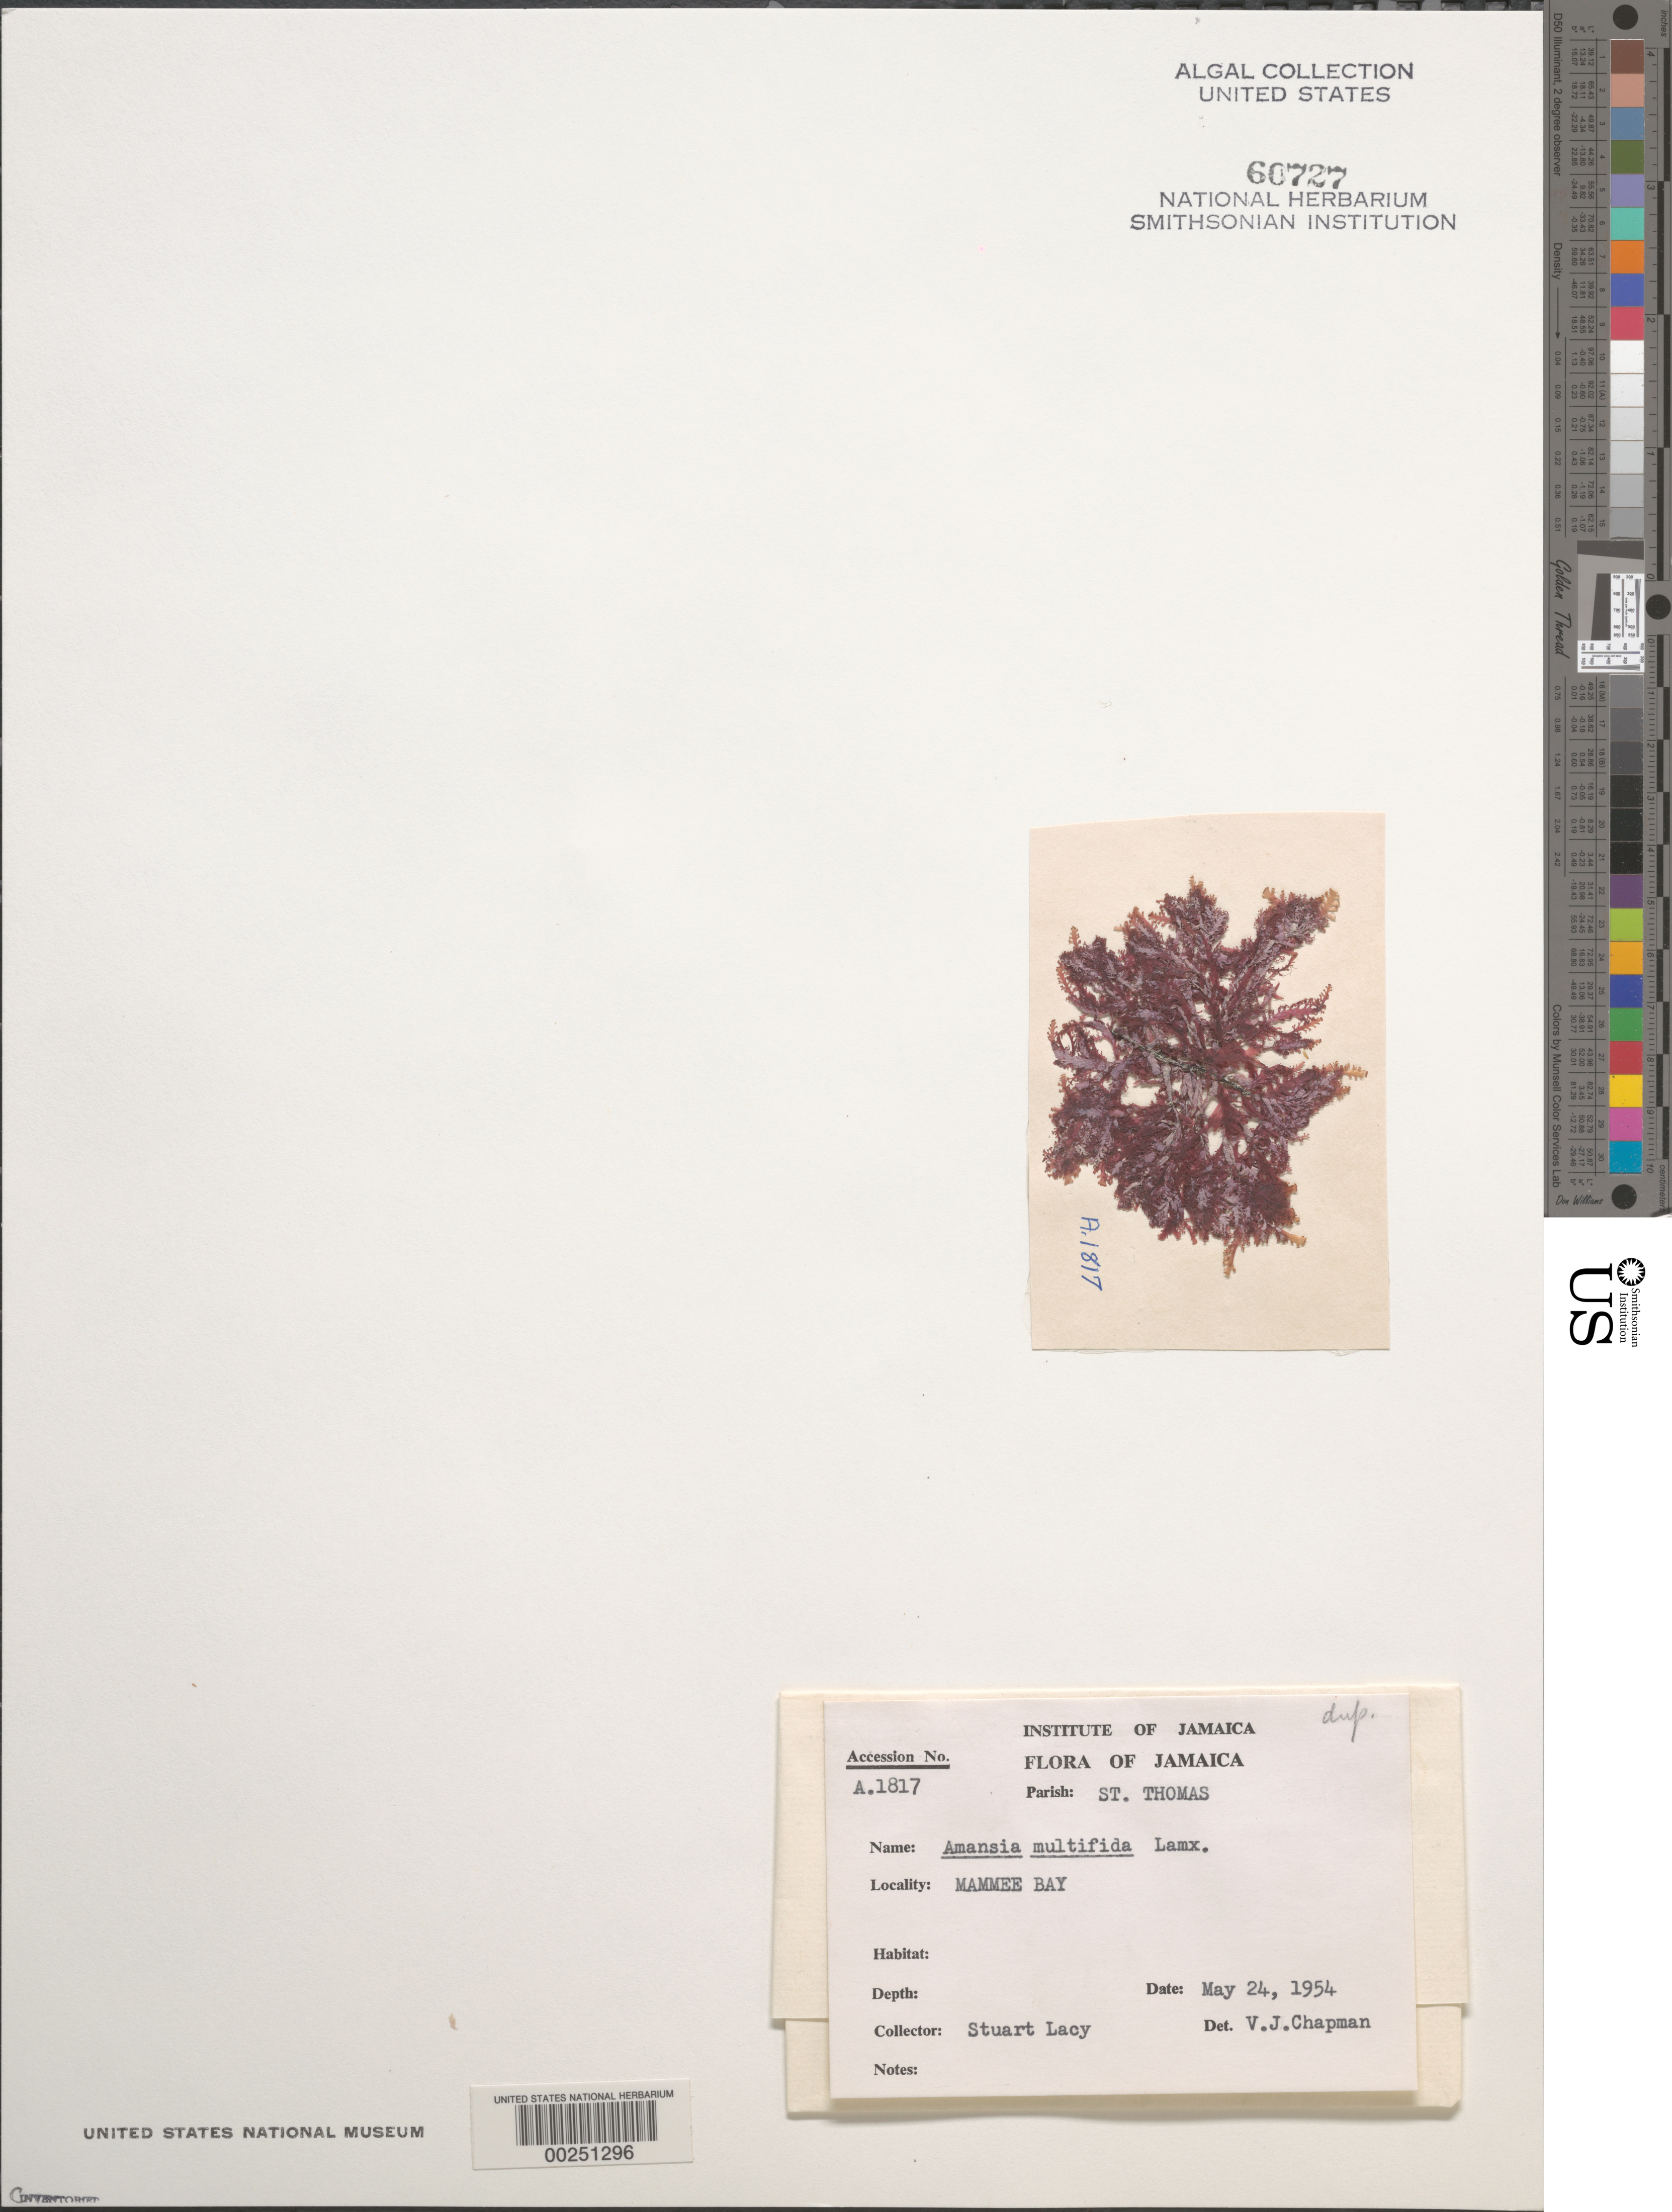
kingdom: Plantae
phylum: Rhodophyta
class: Florideophyceae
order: Ceramiales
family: Rhodomelaceae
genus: Amansia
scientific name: Amansia multifida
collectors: S. Lacy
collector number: A.1817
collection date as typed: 24 May 1954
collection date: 1954-05-24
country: Jamaica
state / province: Saint Thomas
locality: Mammee bay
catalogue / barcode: US 60727